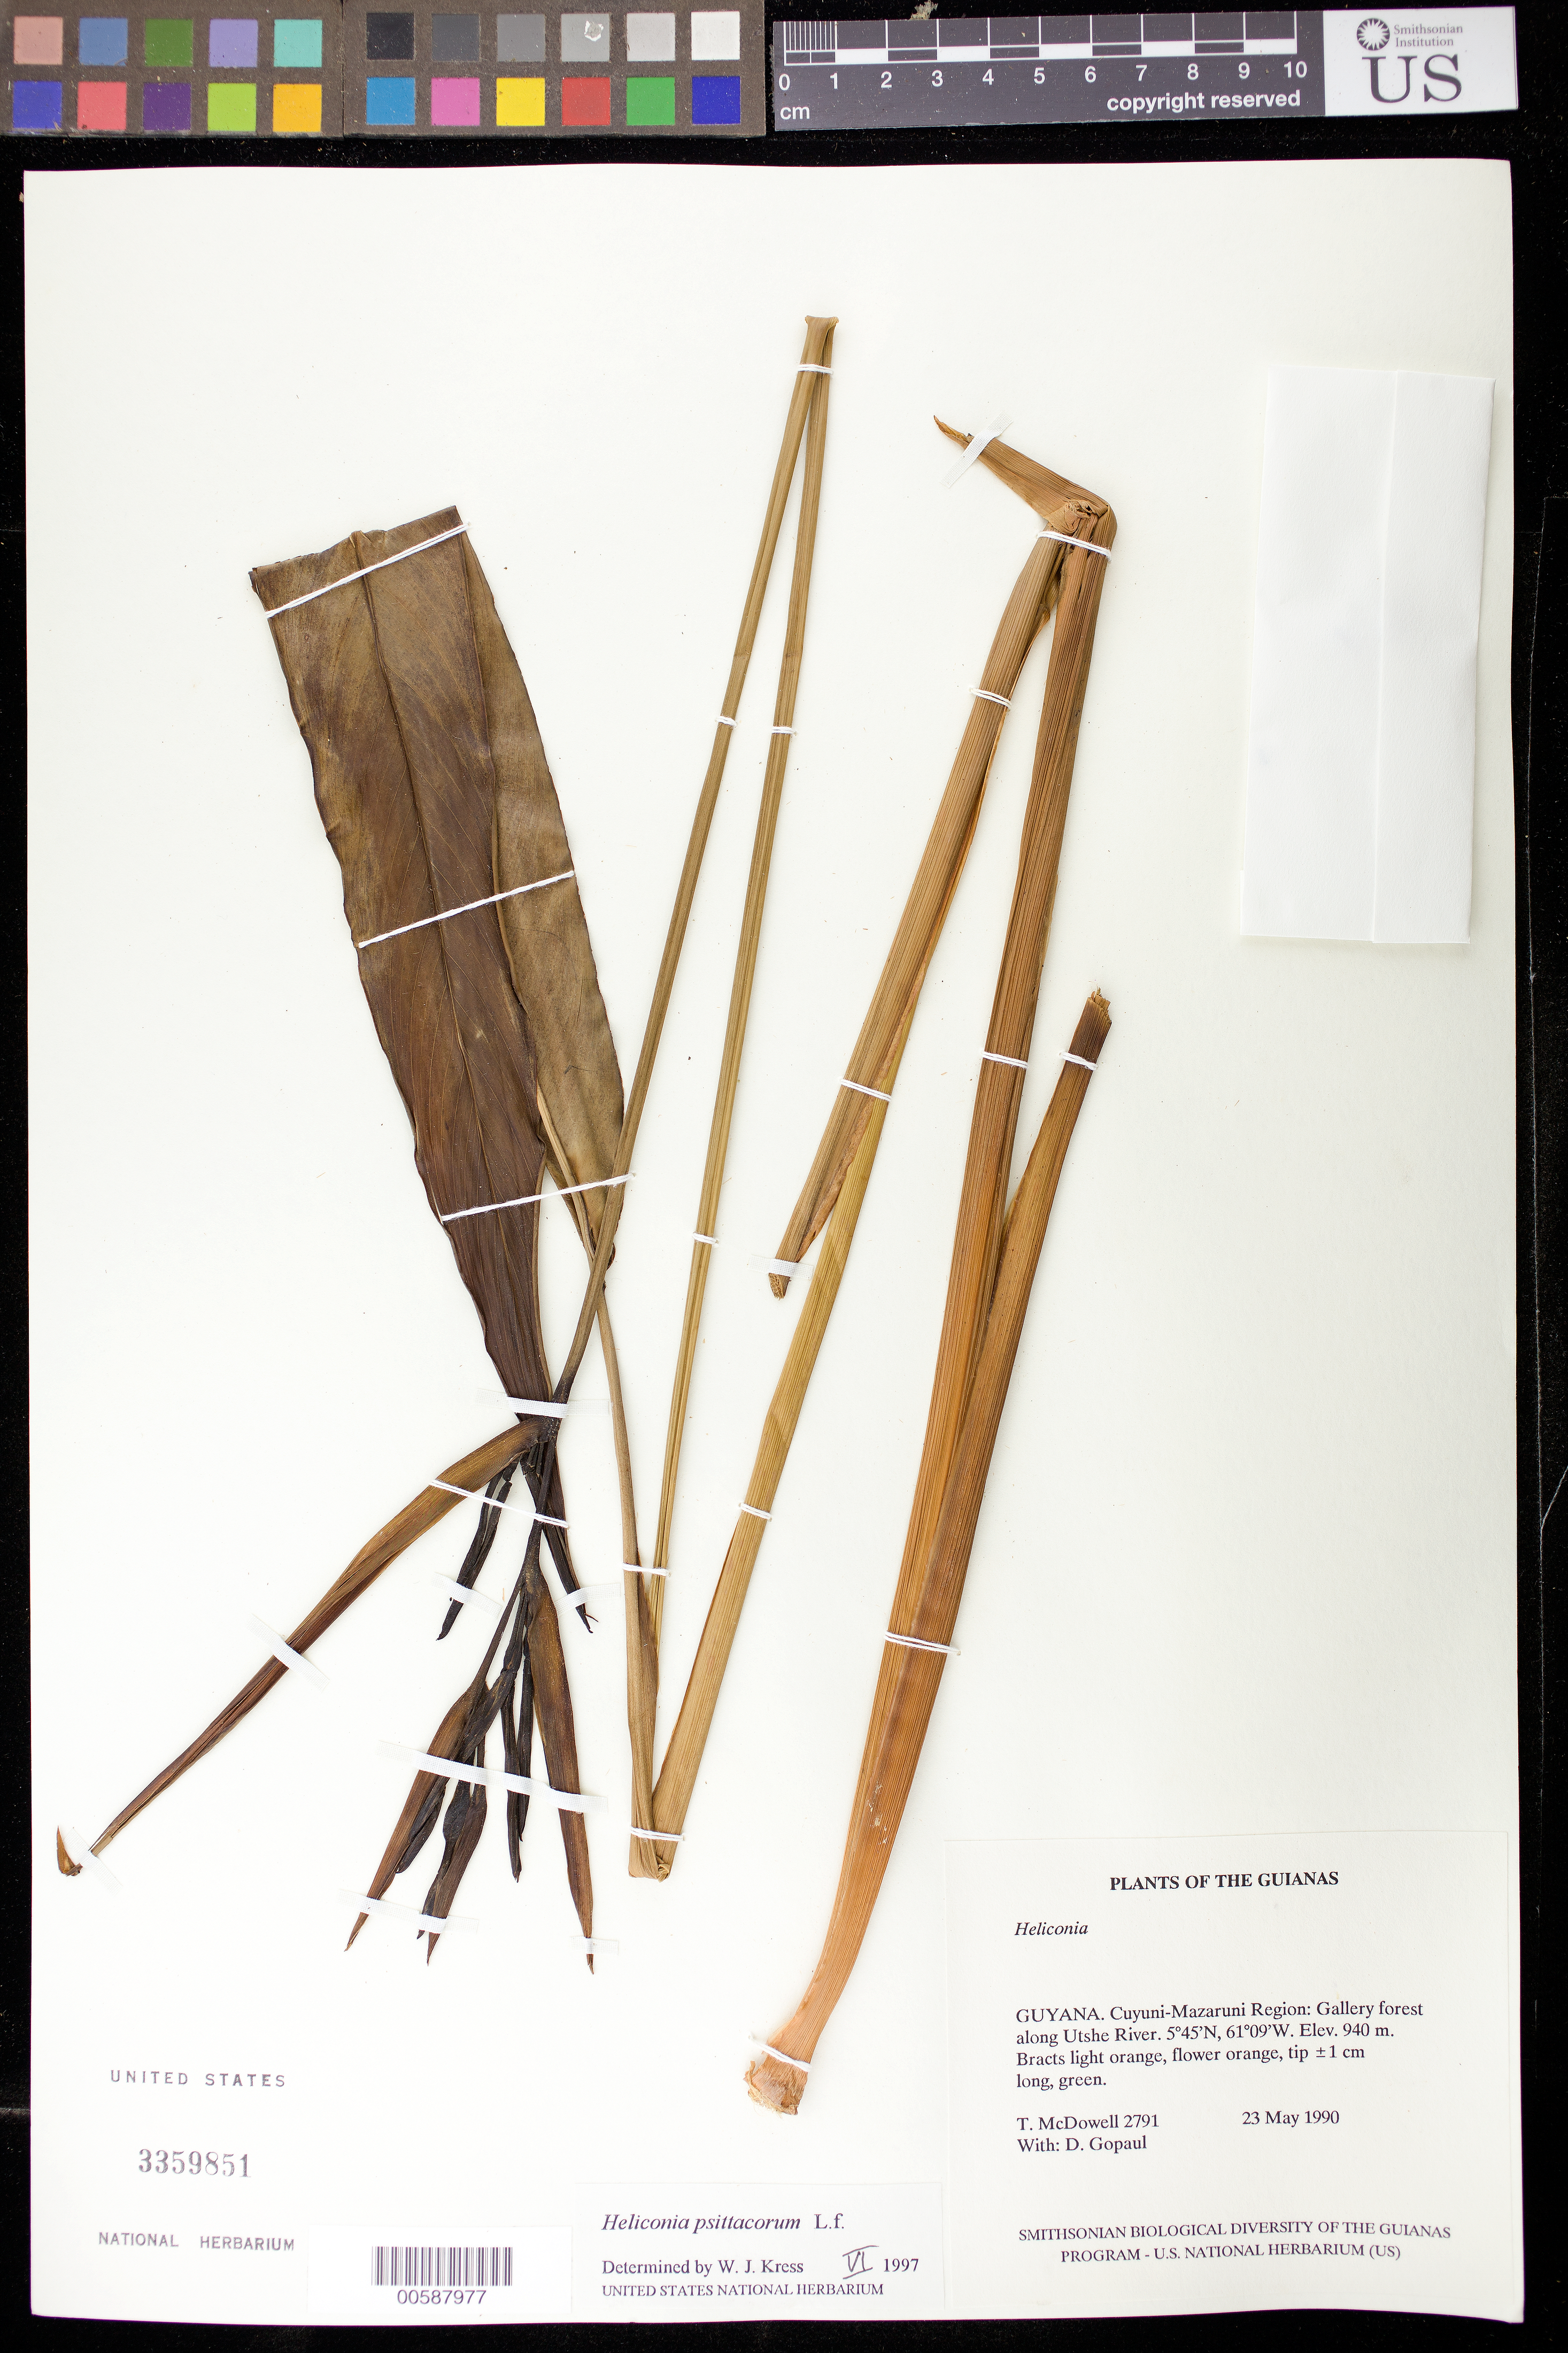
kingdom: Plantae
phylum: Tracheophyta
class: Liliopsida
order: Zingiberales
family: Heliconiaceae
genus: Heliconia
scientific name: Heliconia psittacorum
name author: L. f.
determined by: Kress, W. J., (US), Smithsonian Institution - National Museum of Natural History (UNITED STATES)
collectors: T. McDowell, D. Gopaul & Thompson, --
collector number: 2791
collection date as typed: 23 May 1990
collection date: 1990-05-23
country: Guyana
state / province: Cuyuni-Mazaruni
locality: Utshi River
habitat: Gallery forest along river. River very high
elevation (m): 940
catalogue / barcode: US 3359851